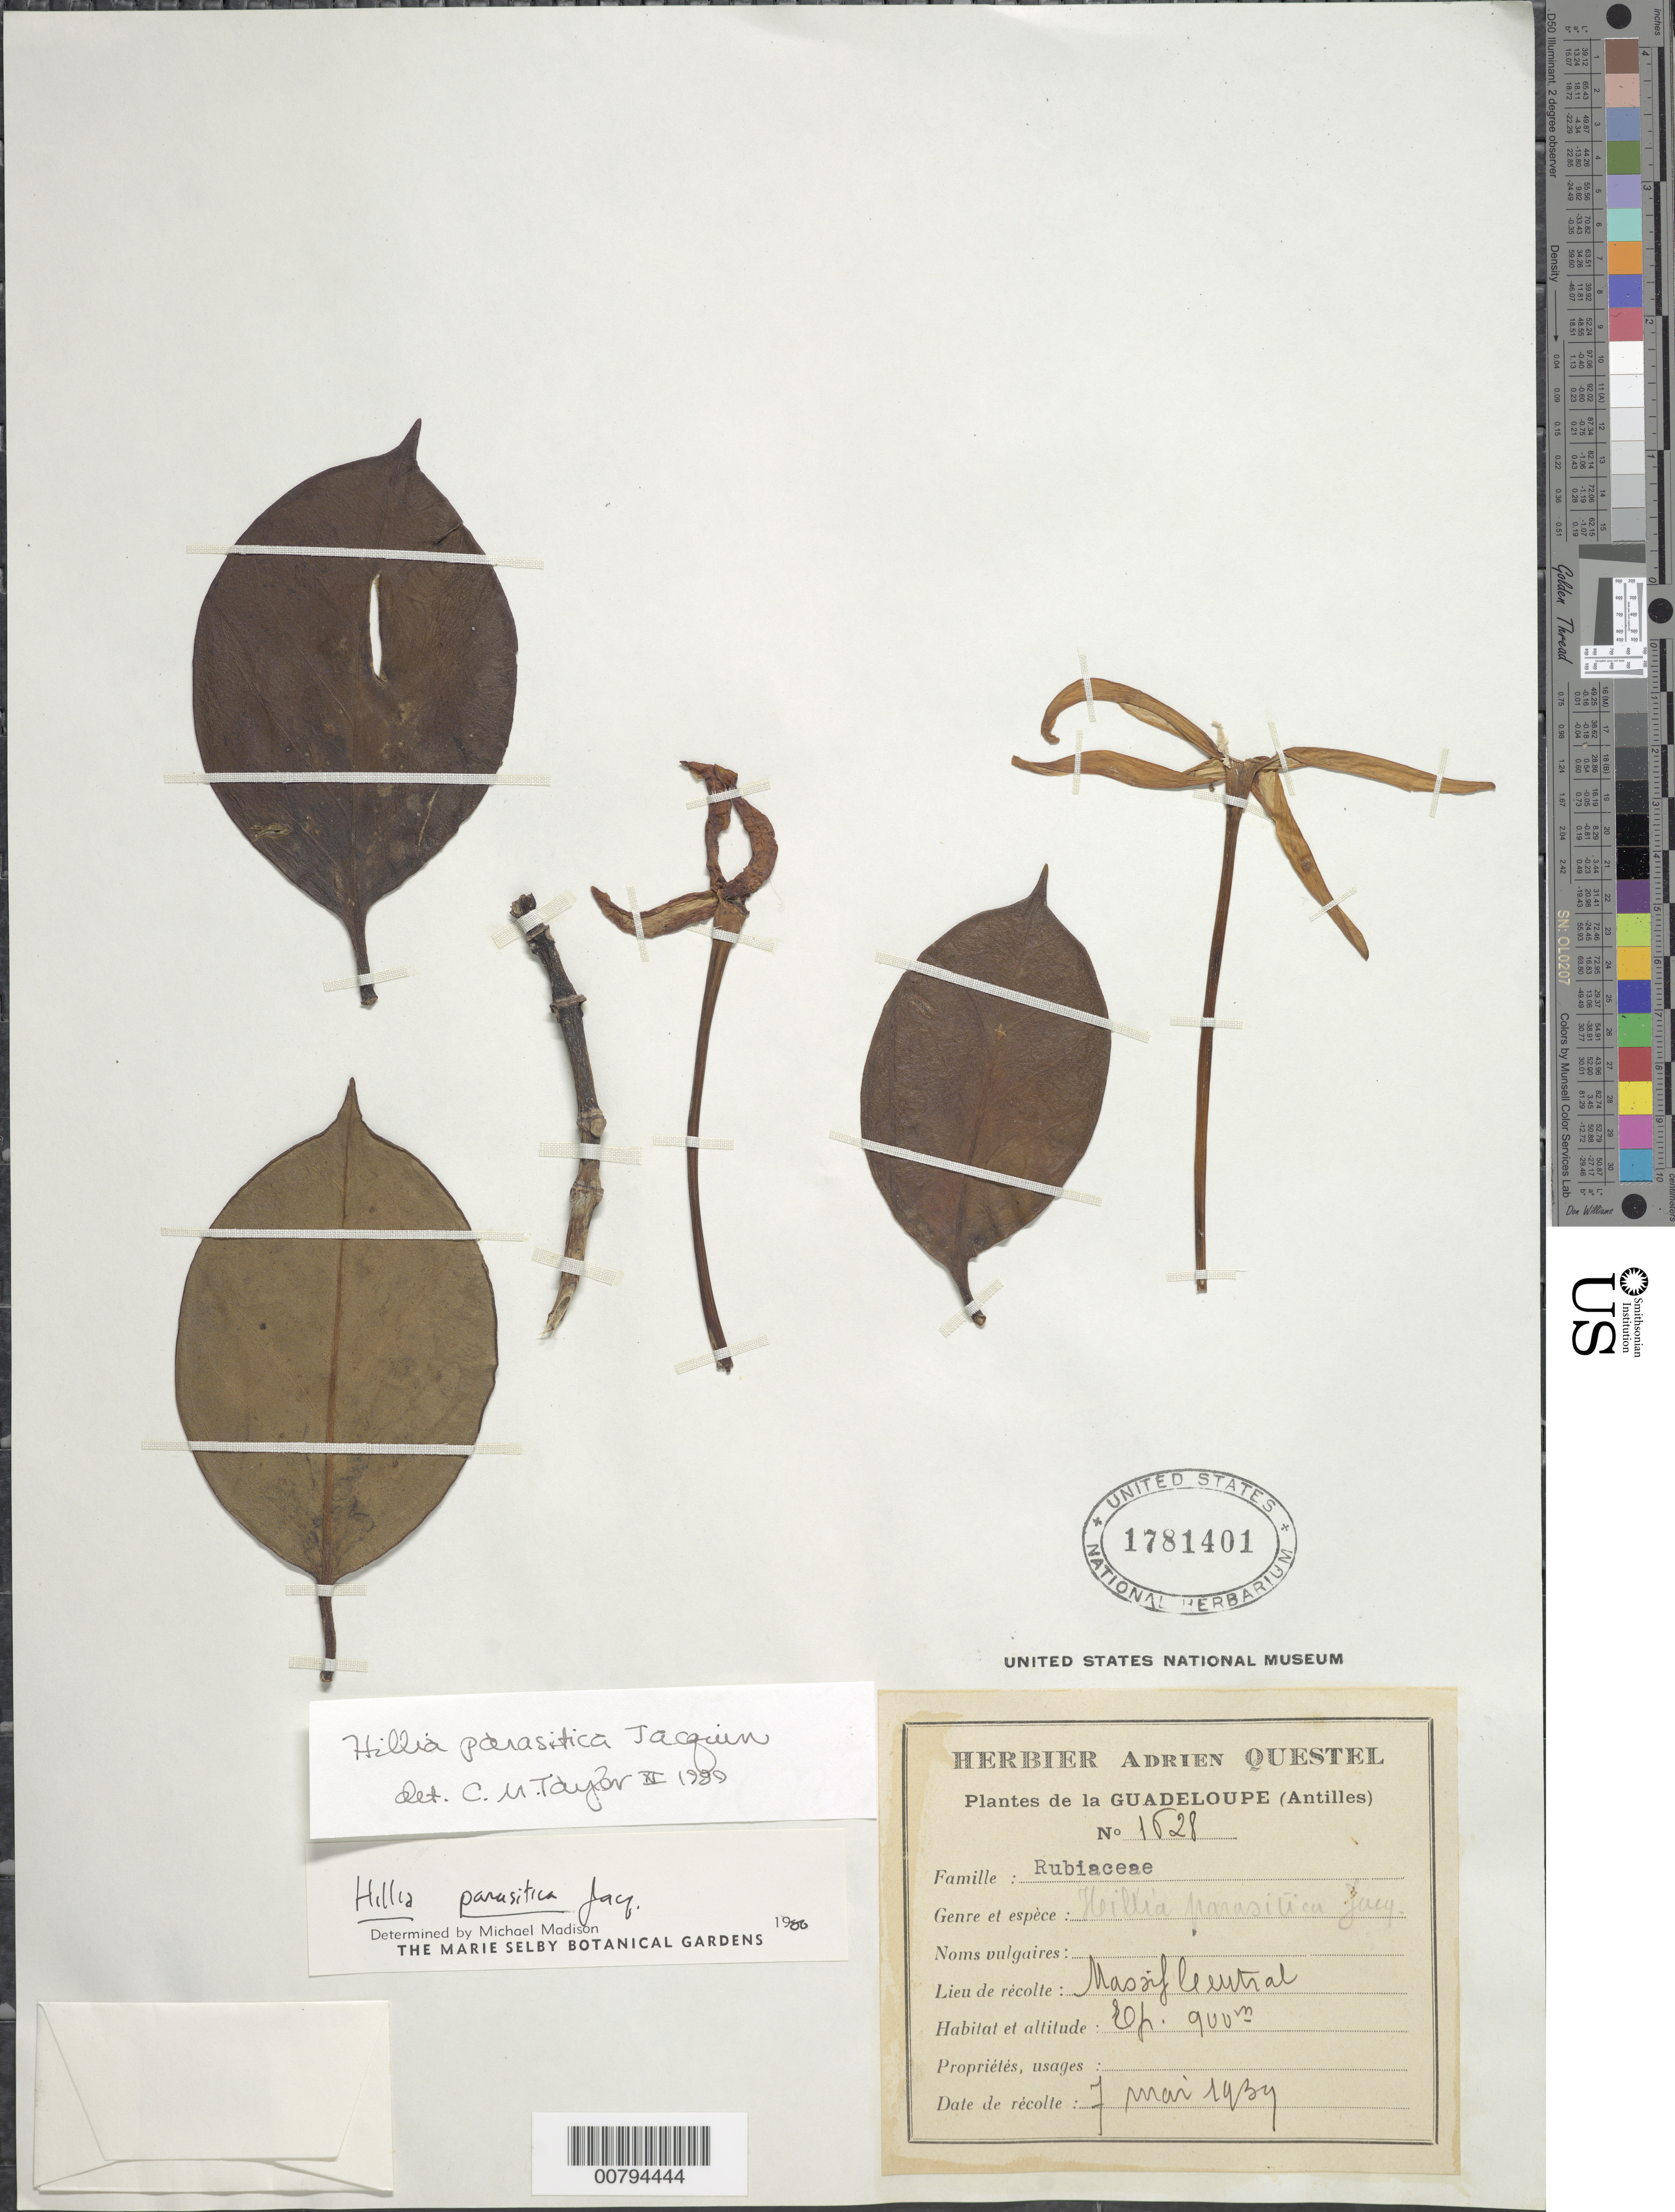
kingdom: Plantae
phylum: Tracheophyta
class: Magnoliopsida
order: Gentianales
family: Rubiaceae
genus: Hillia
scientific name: Hillia parasitica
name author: Jacq.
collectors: A. Questel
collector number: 1628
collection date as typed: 07 May 1939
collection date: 1939-05-07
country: Guadeloupe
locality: Massif Central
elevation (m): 900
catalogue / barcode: US 1781401